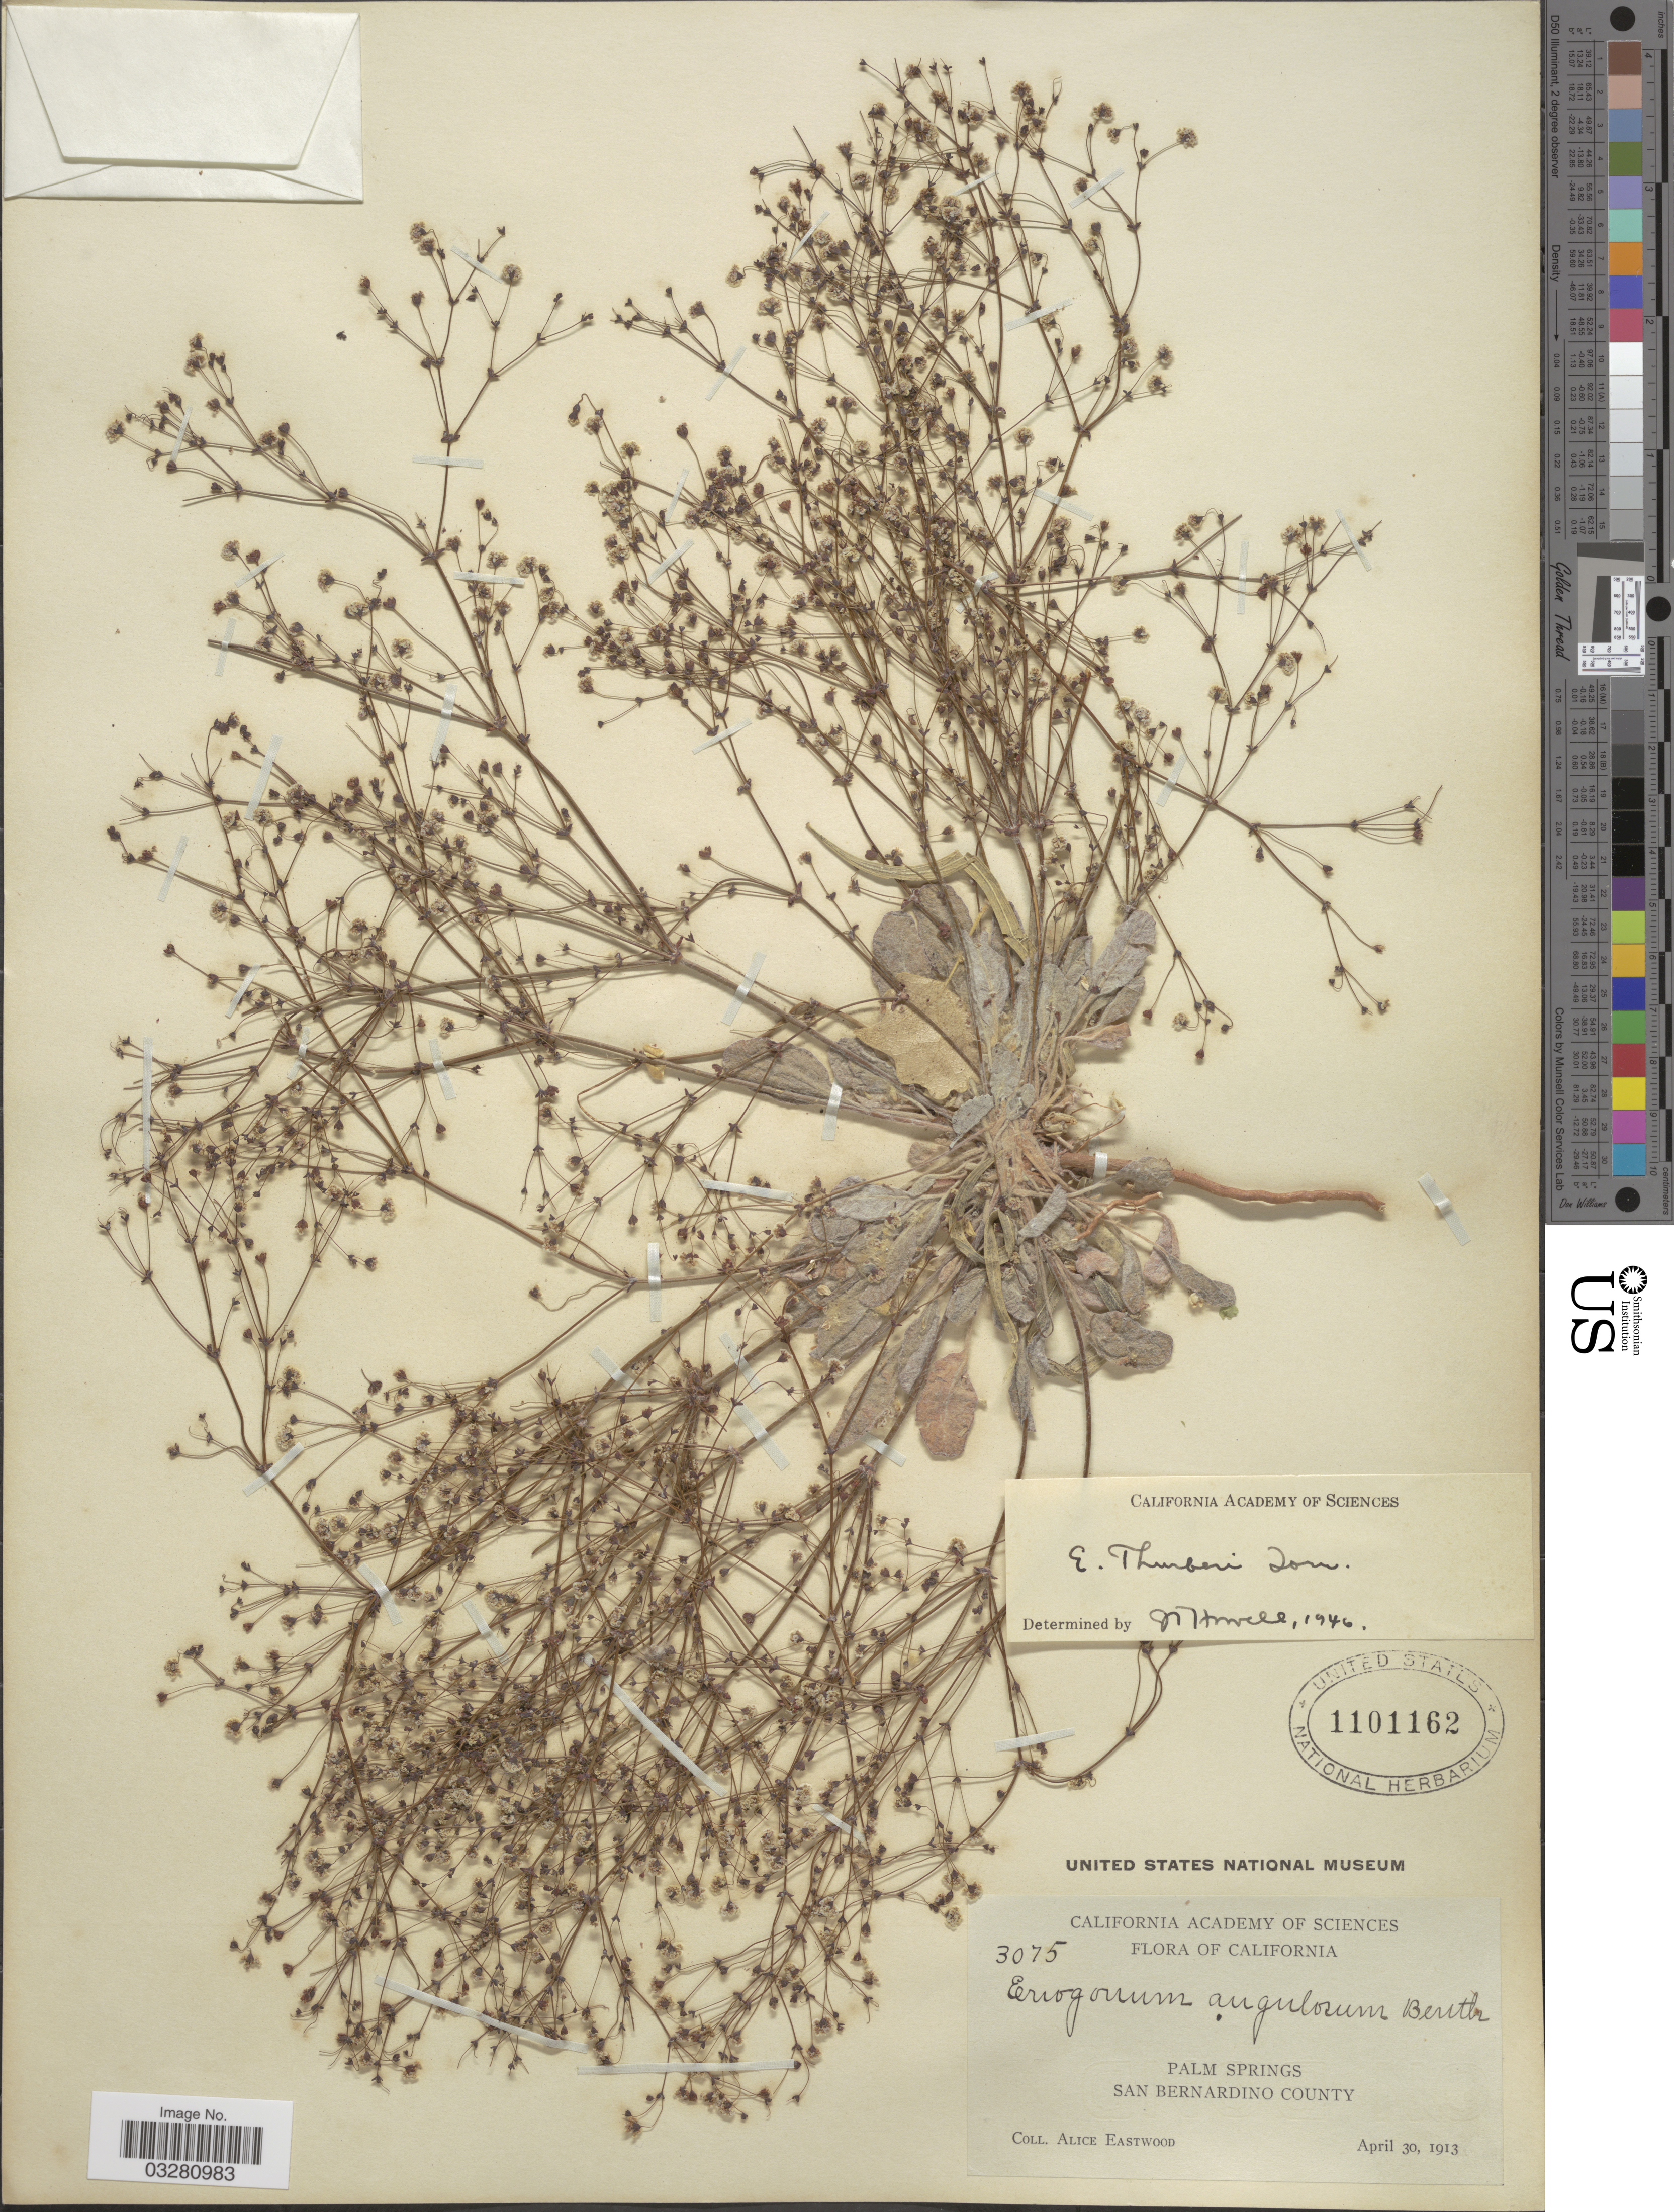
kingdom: Plantae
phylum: Tracheophyta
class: Magnoliopsida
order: Caryophyllales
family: Polygonaceae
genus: Eriogonum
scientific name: Eriogonum thurberi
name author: Torr.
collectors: A. Eastwood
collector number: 3075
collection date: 1913-04-30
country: United States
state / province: California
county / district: San Bernardino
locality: Palm Springs. San Bernardino County.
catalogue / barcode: US 1101162